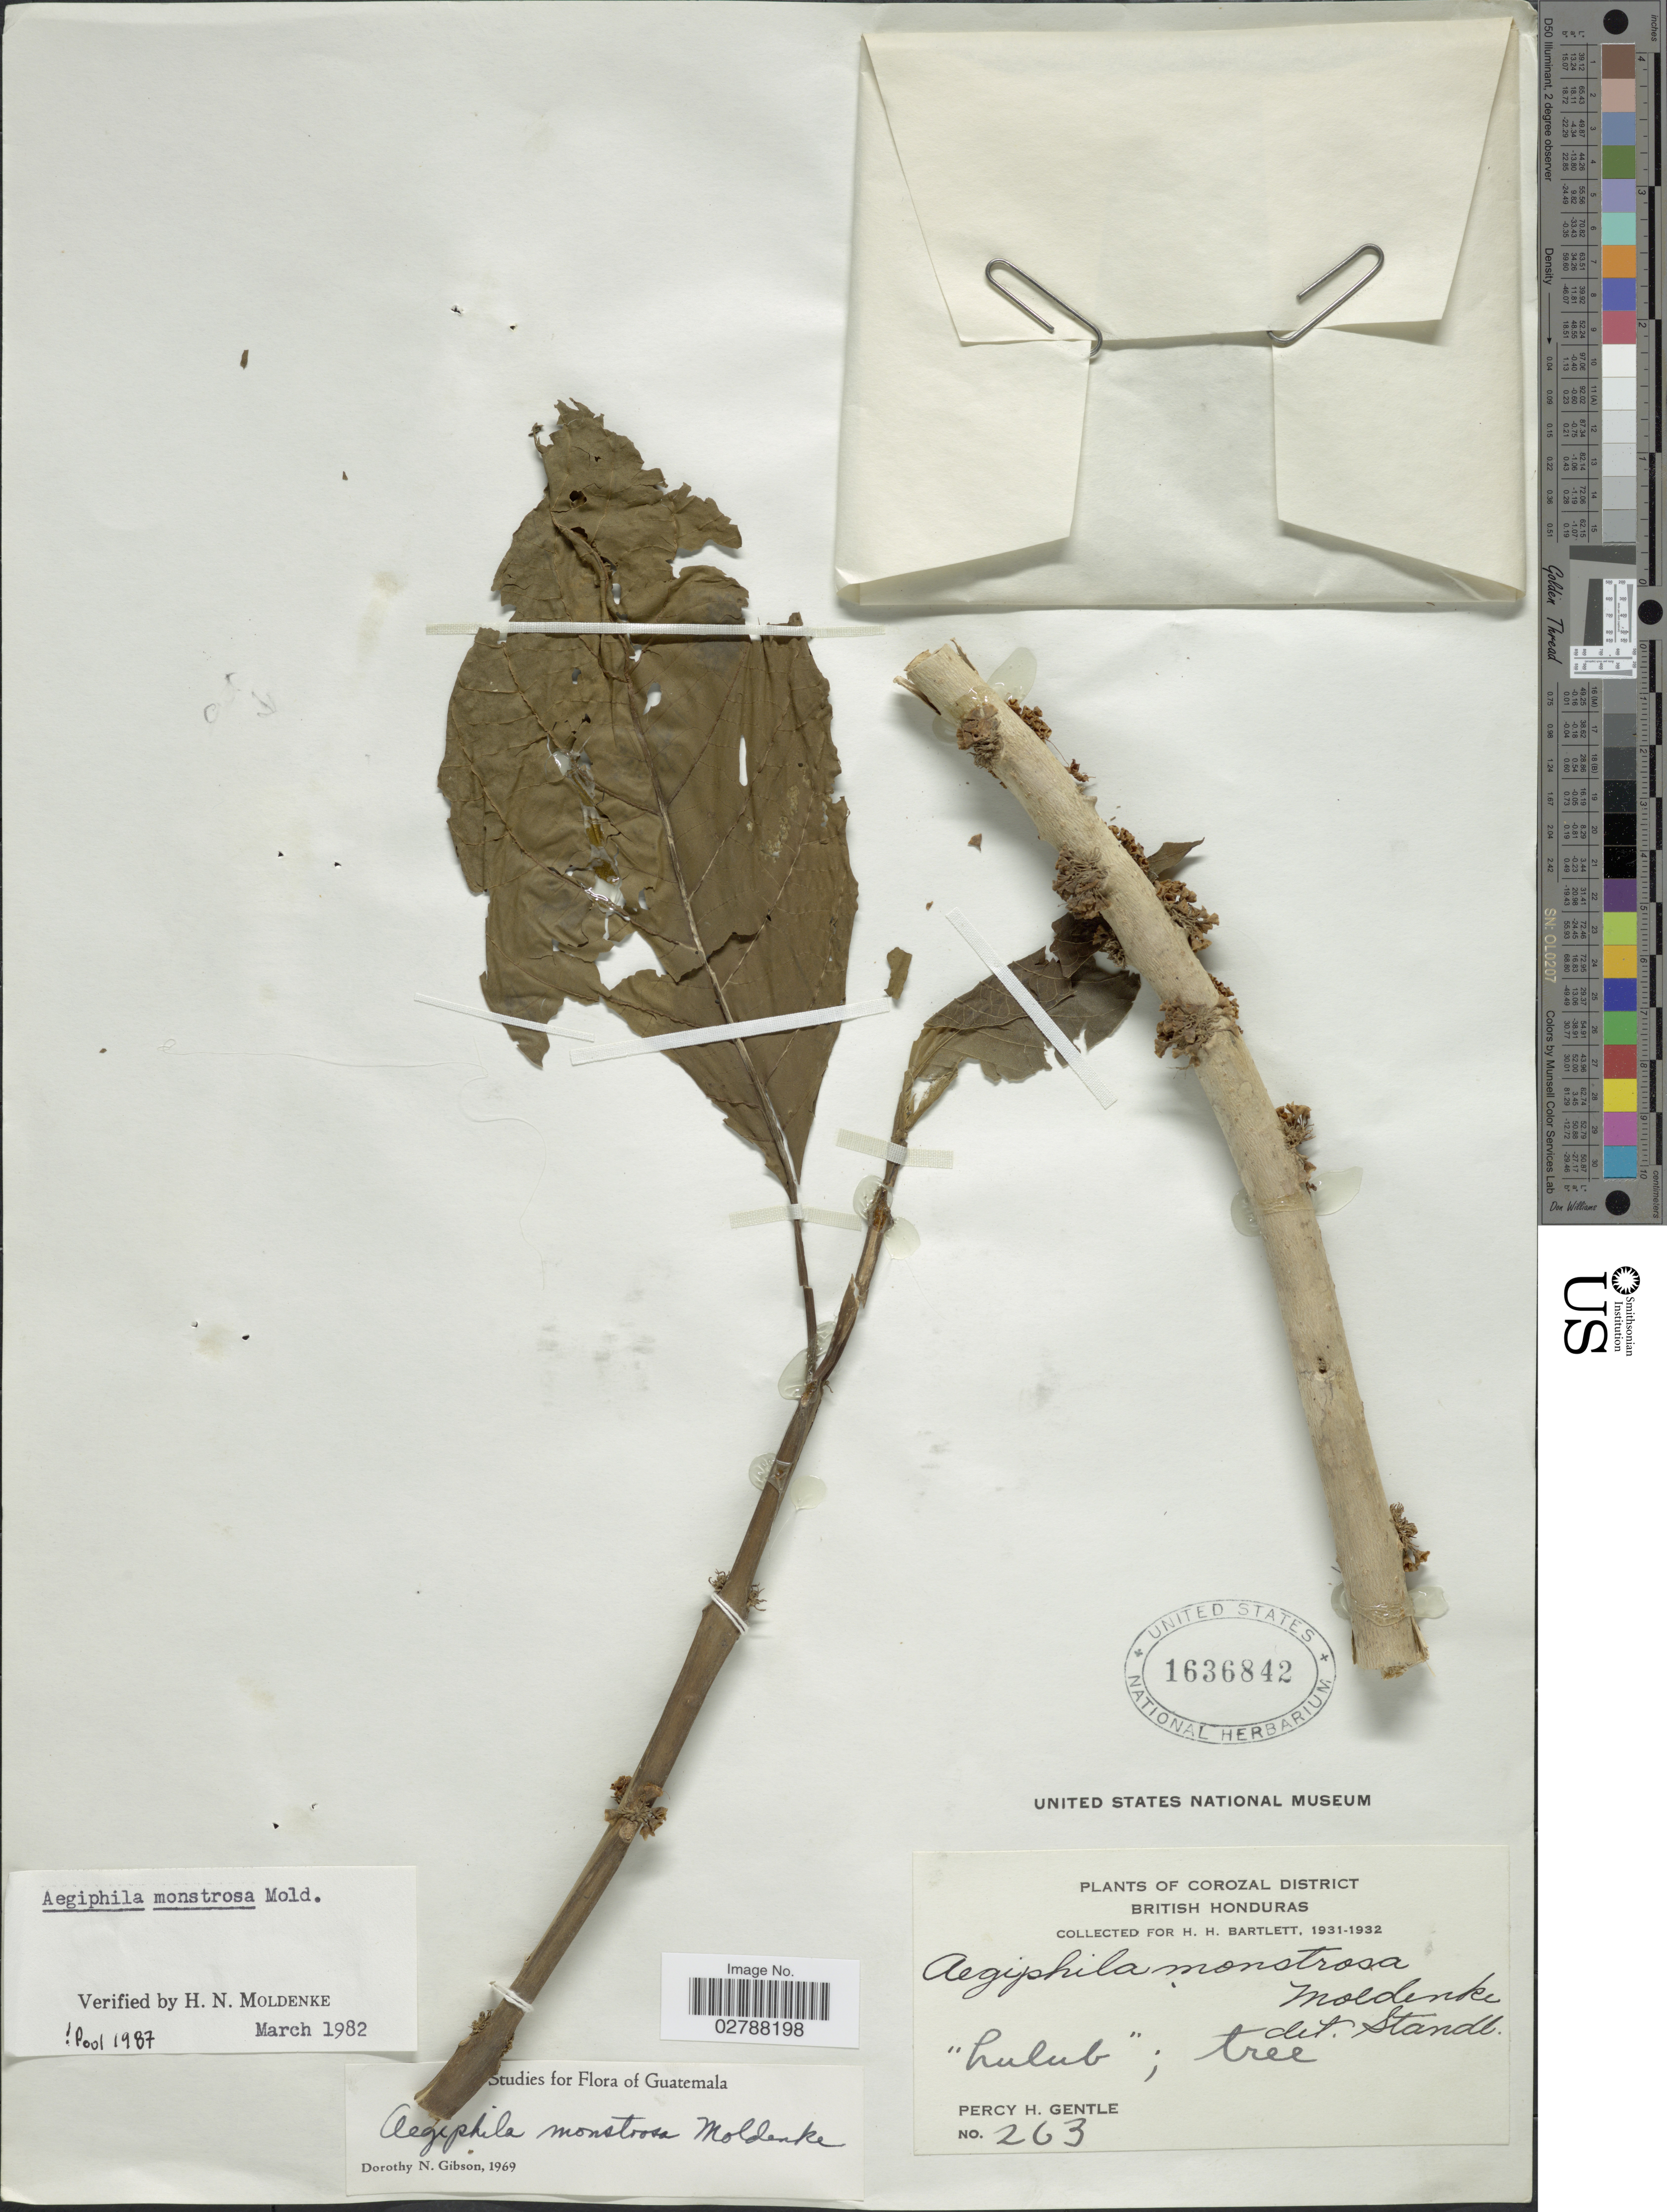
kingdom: Plantae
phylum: Tracheophyta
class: Magnoliopsida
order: Lamiales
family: Lamiaceae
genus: Aegiphila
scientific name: Aegiphila monstrosa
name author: Moldenke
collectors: P. H. Gentle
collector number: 263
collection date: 1931/1932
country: Belize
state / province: Corozal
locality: Corozal District. British Honduras.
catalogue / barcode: US 1636842